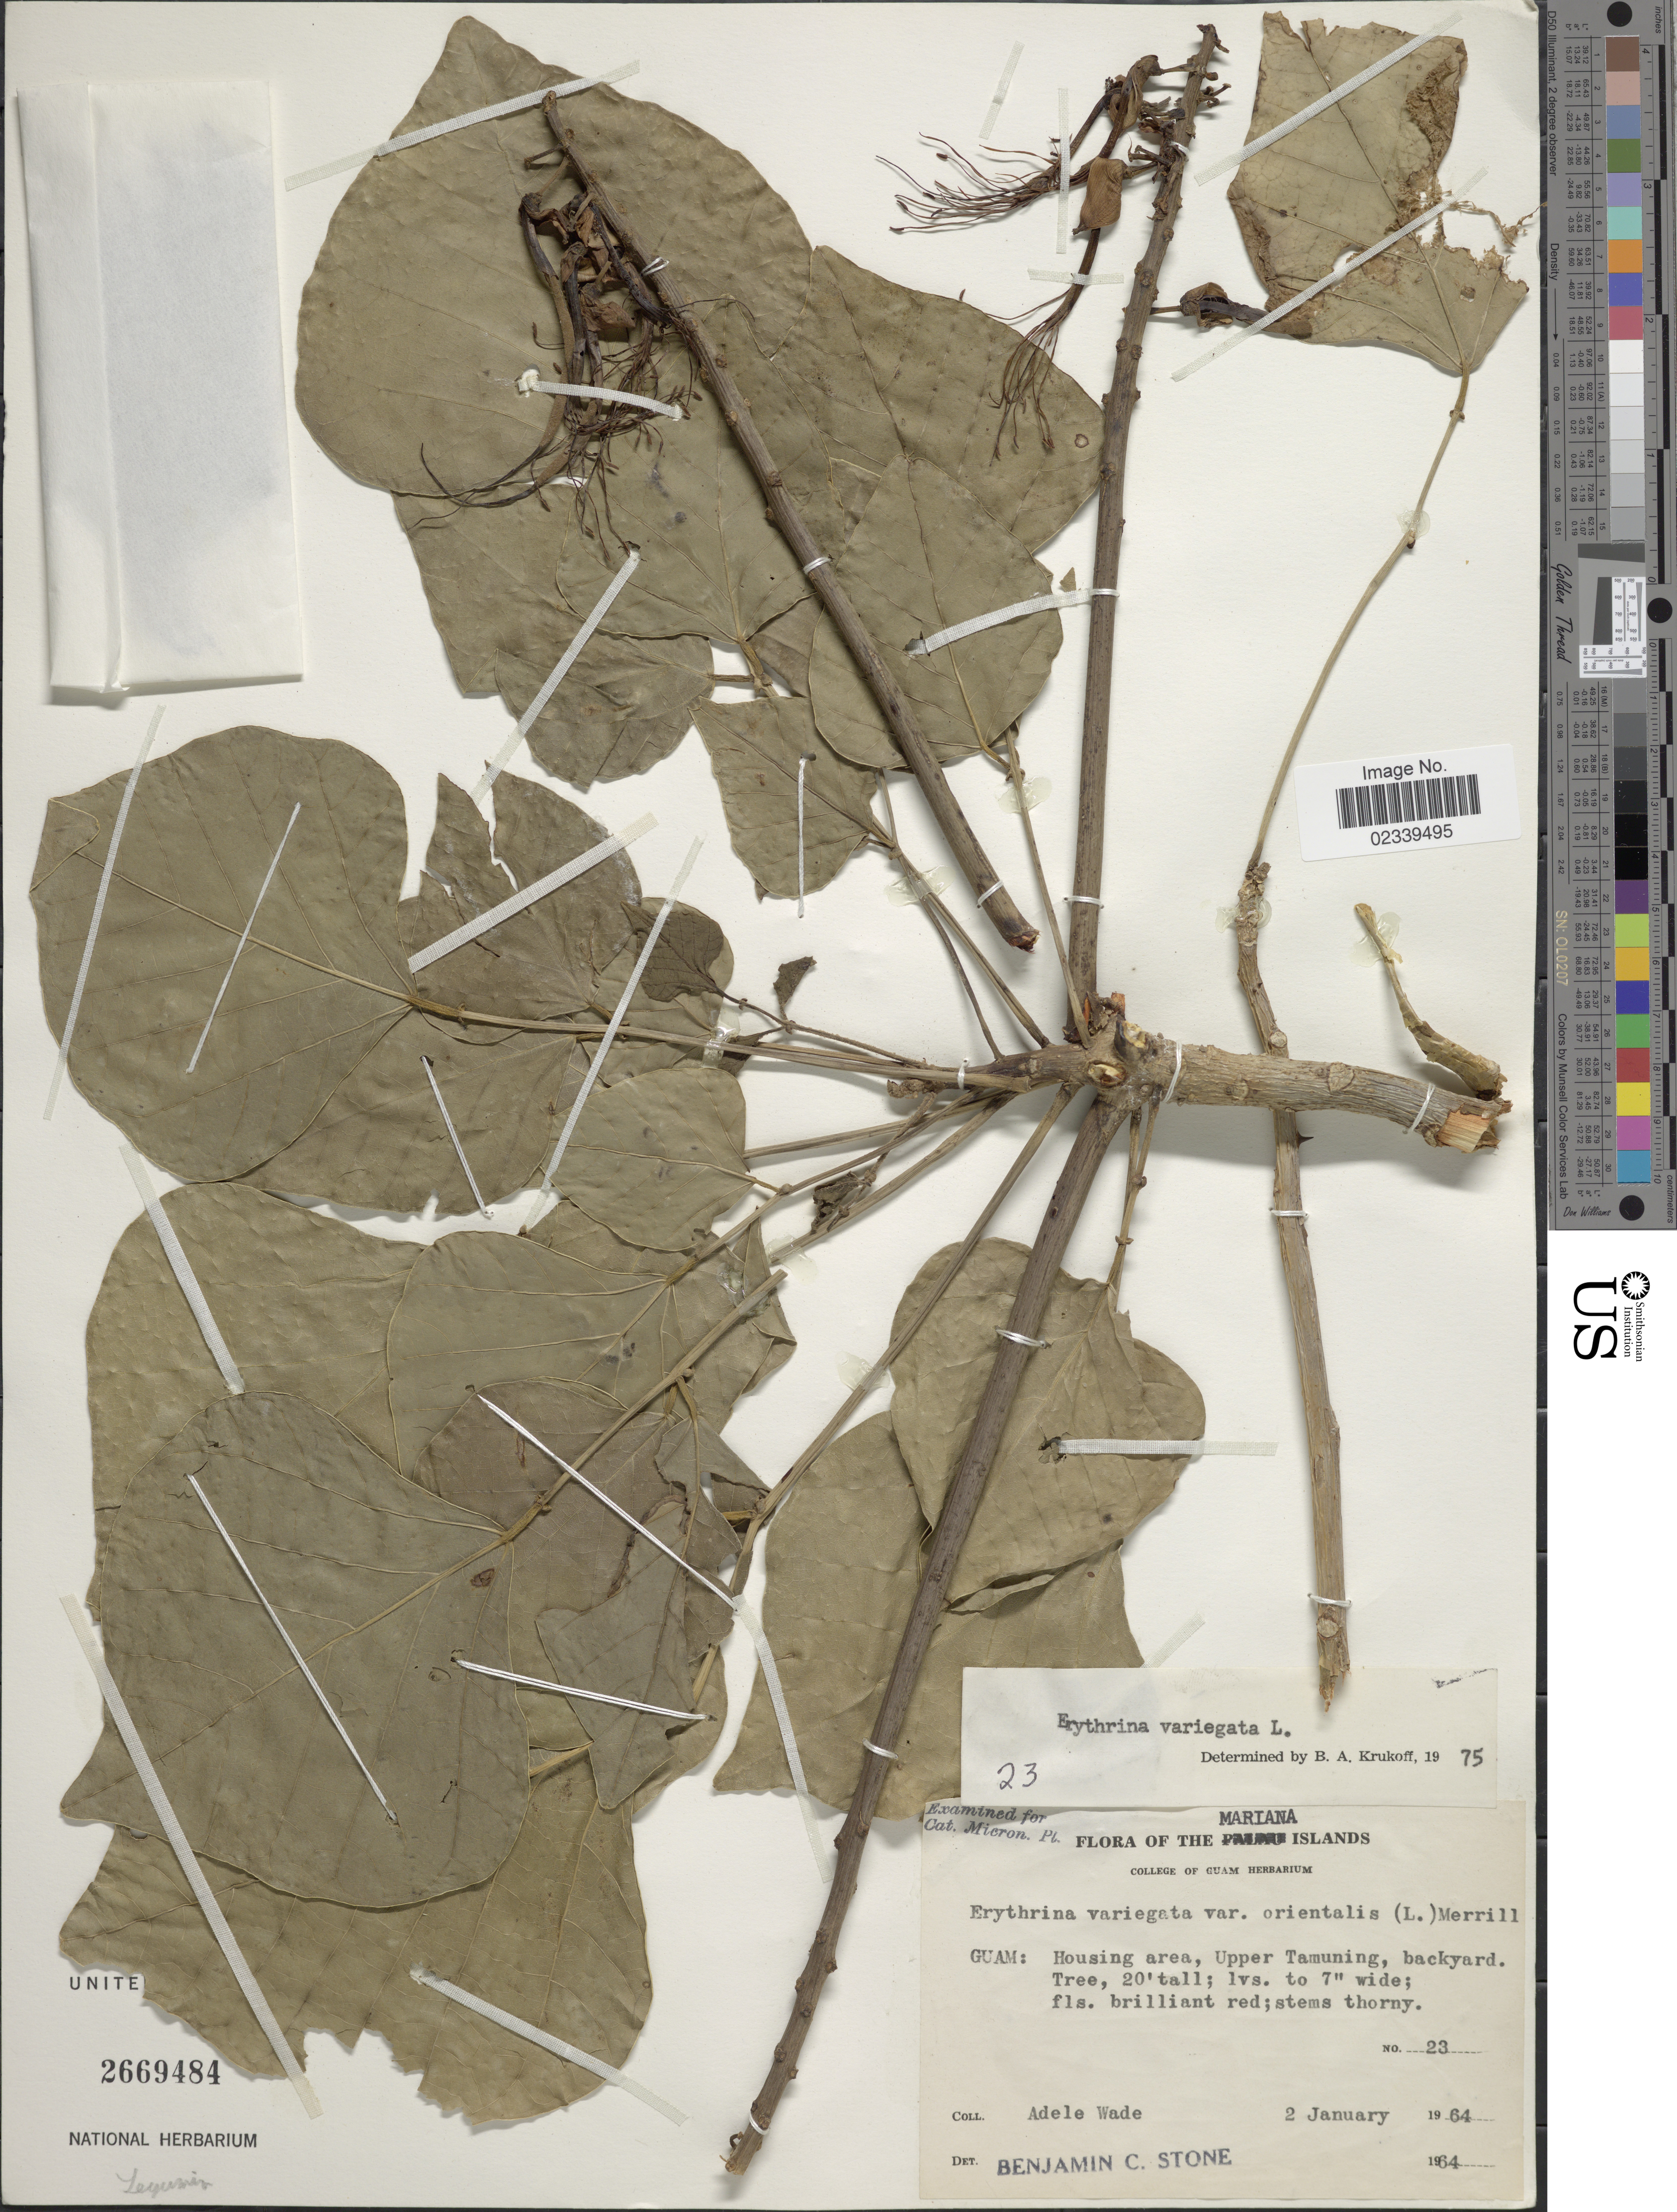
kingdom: Plantae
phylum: Tracheophyta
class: Magnoliopsida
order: Fabales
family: Fabaceae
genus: Erythrina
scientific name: Erythrina variegata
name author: L.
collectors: A. Wade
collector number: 23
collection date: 1964-01-02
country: Guam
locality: The Mariana Islands, Housing area, Upper Tamuning, backyard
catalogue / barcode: US 2669484